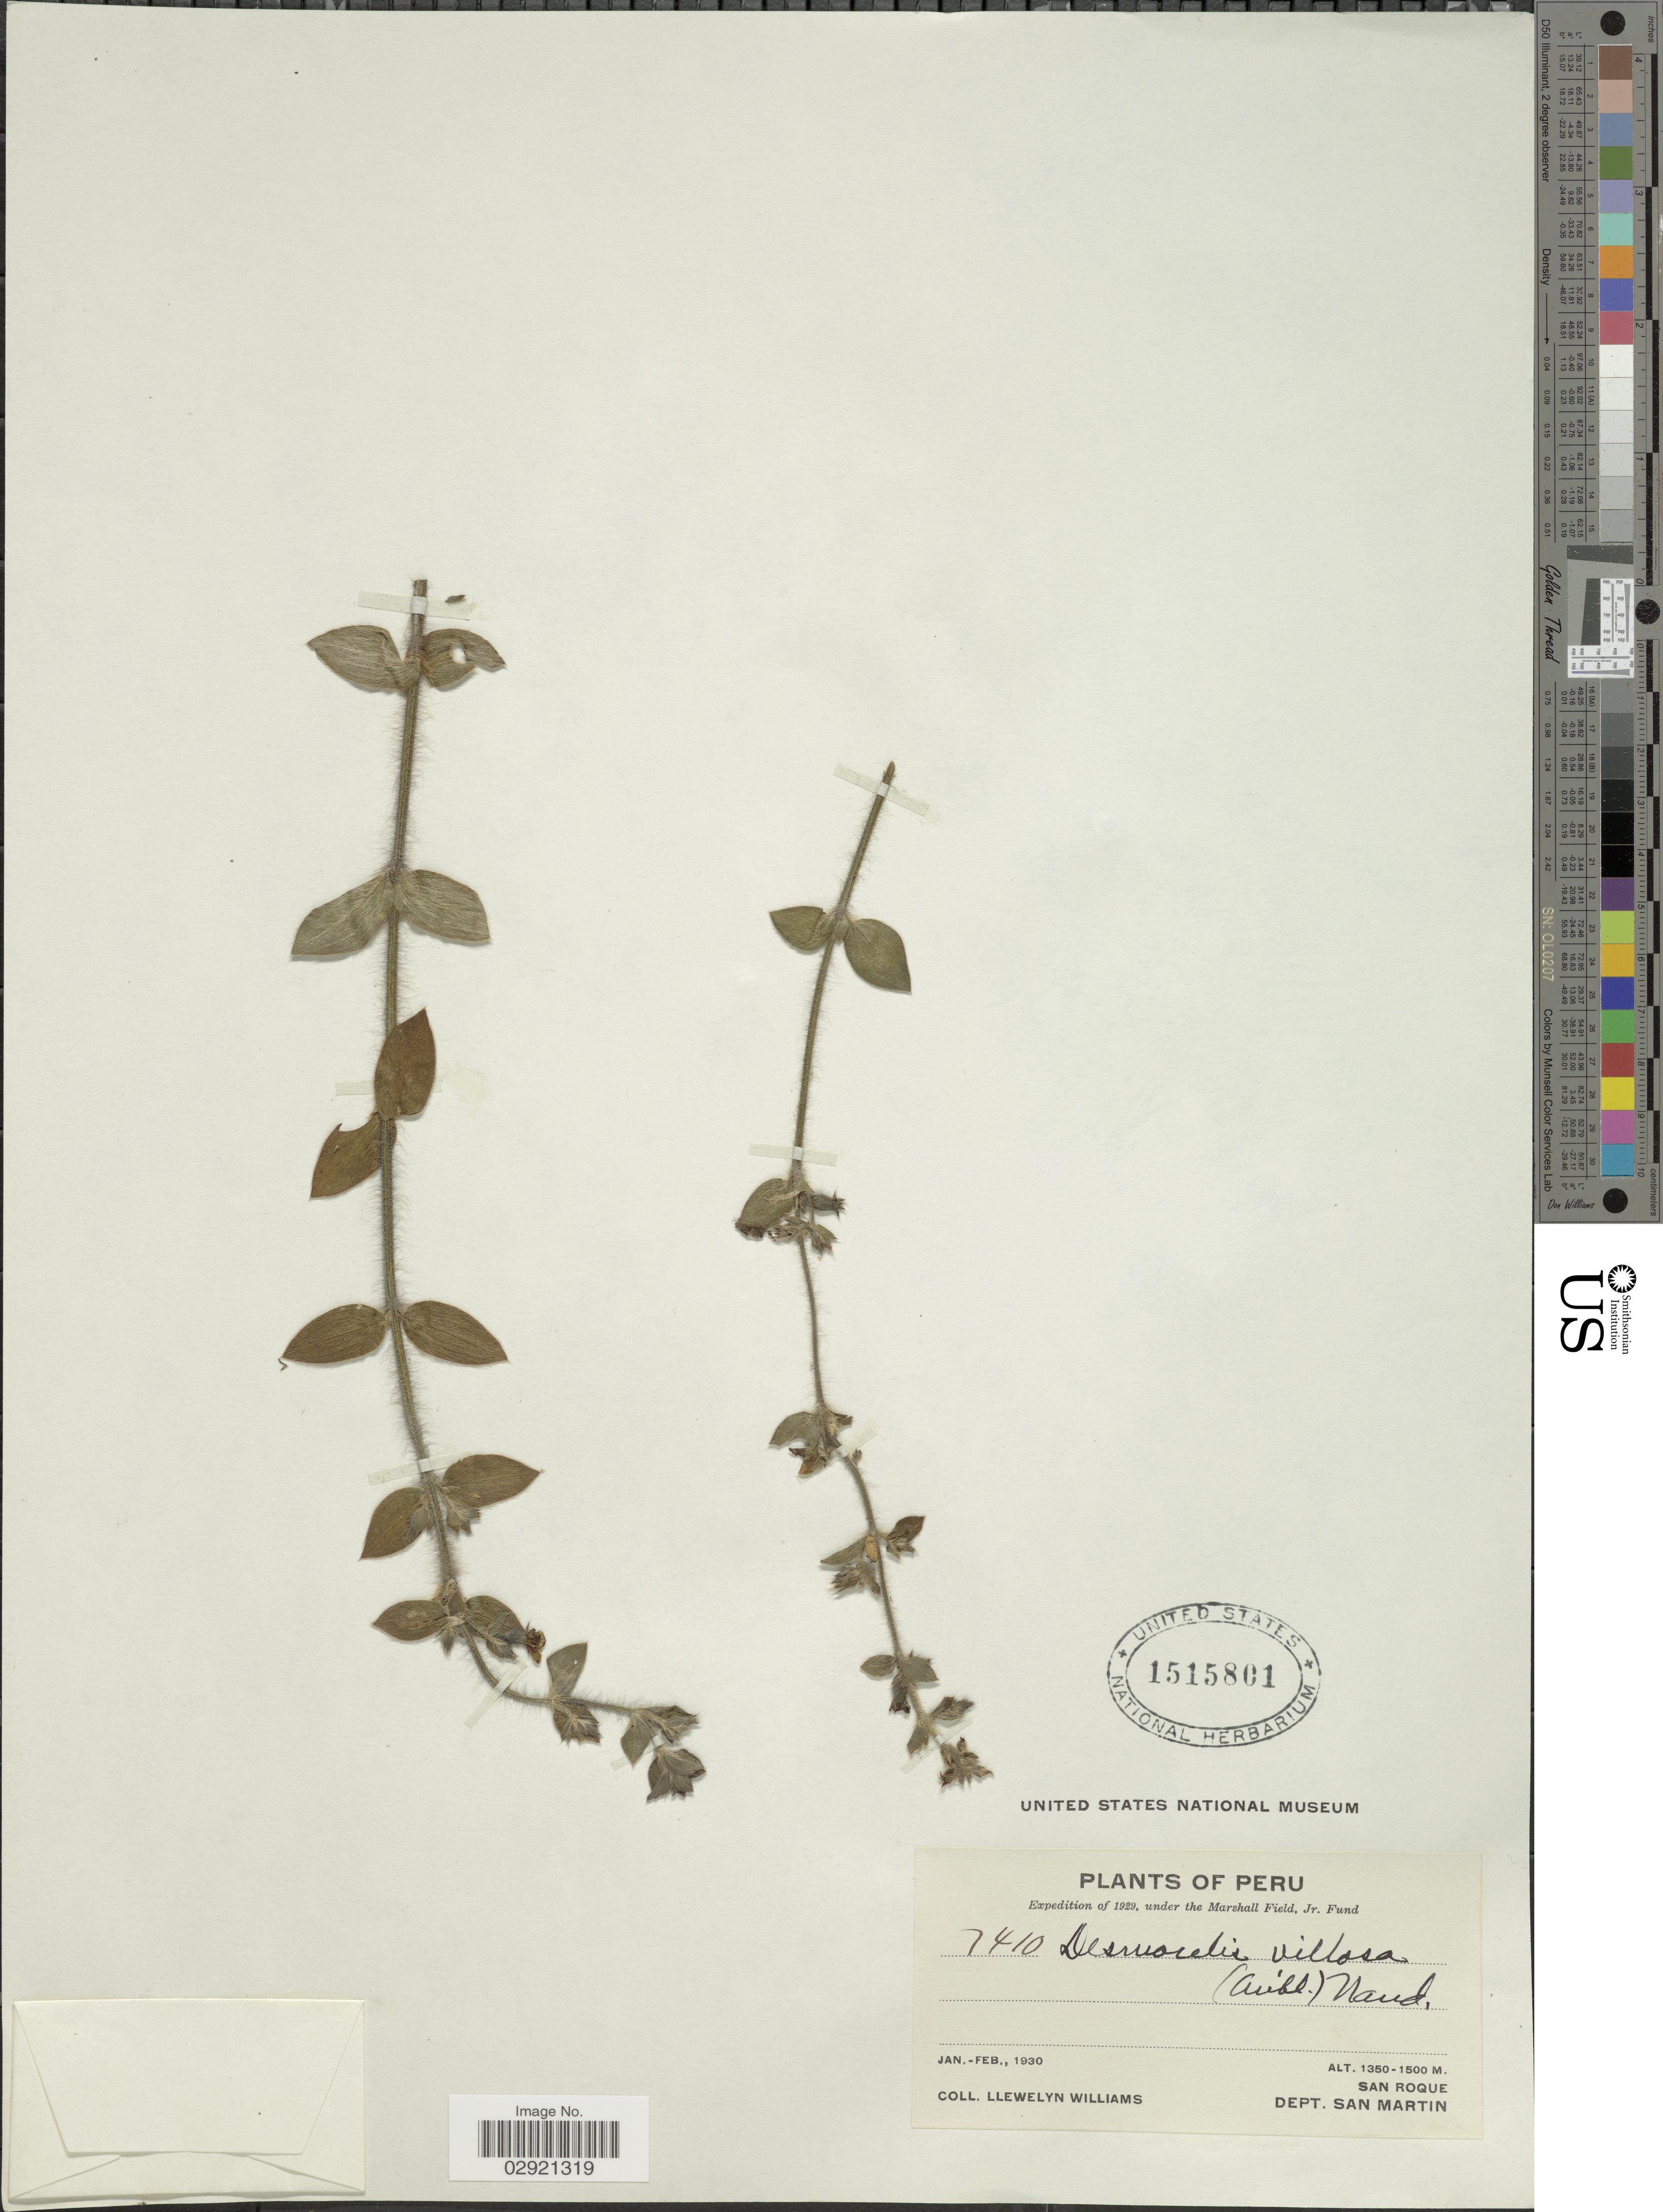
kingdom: Plantae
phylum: Tracheophyta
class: Magnoliopsida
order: Myrtales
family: Melastomataceae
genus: Desmoscelis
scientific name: Desmoscelis villosa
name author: (Aubl.) Naudin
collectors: Ll. Williams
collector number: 7410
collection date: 1930-01/1930-02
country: Peru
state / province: San Martín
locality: San Roque. Dept. San Martin.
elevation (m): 1350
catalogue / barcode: US 1515801